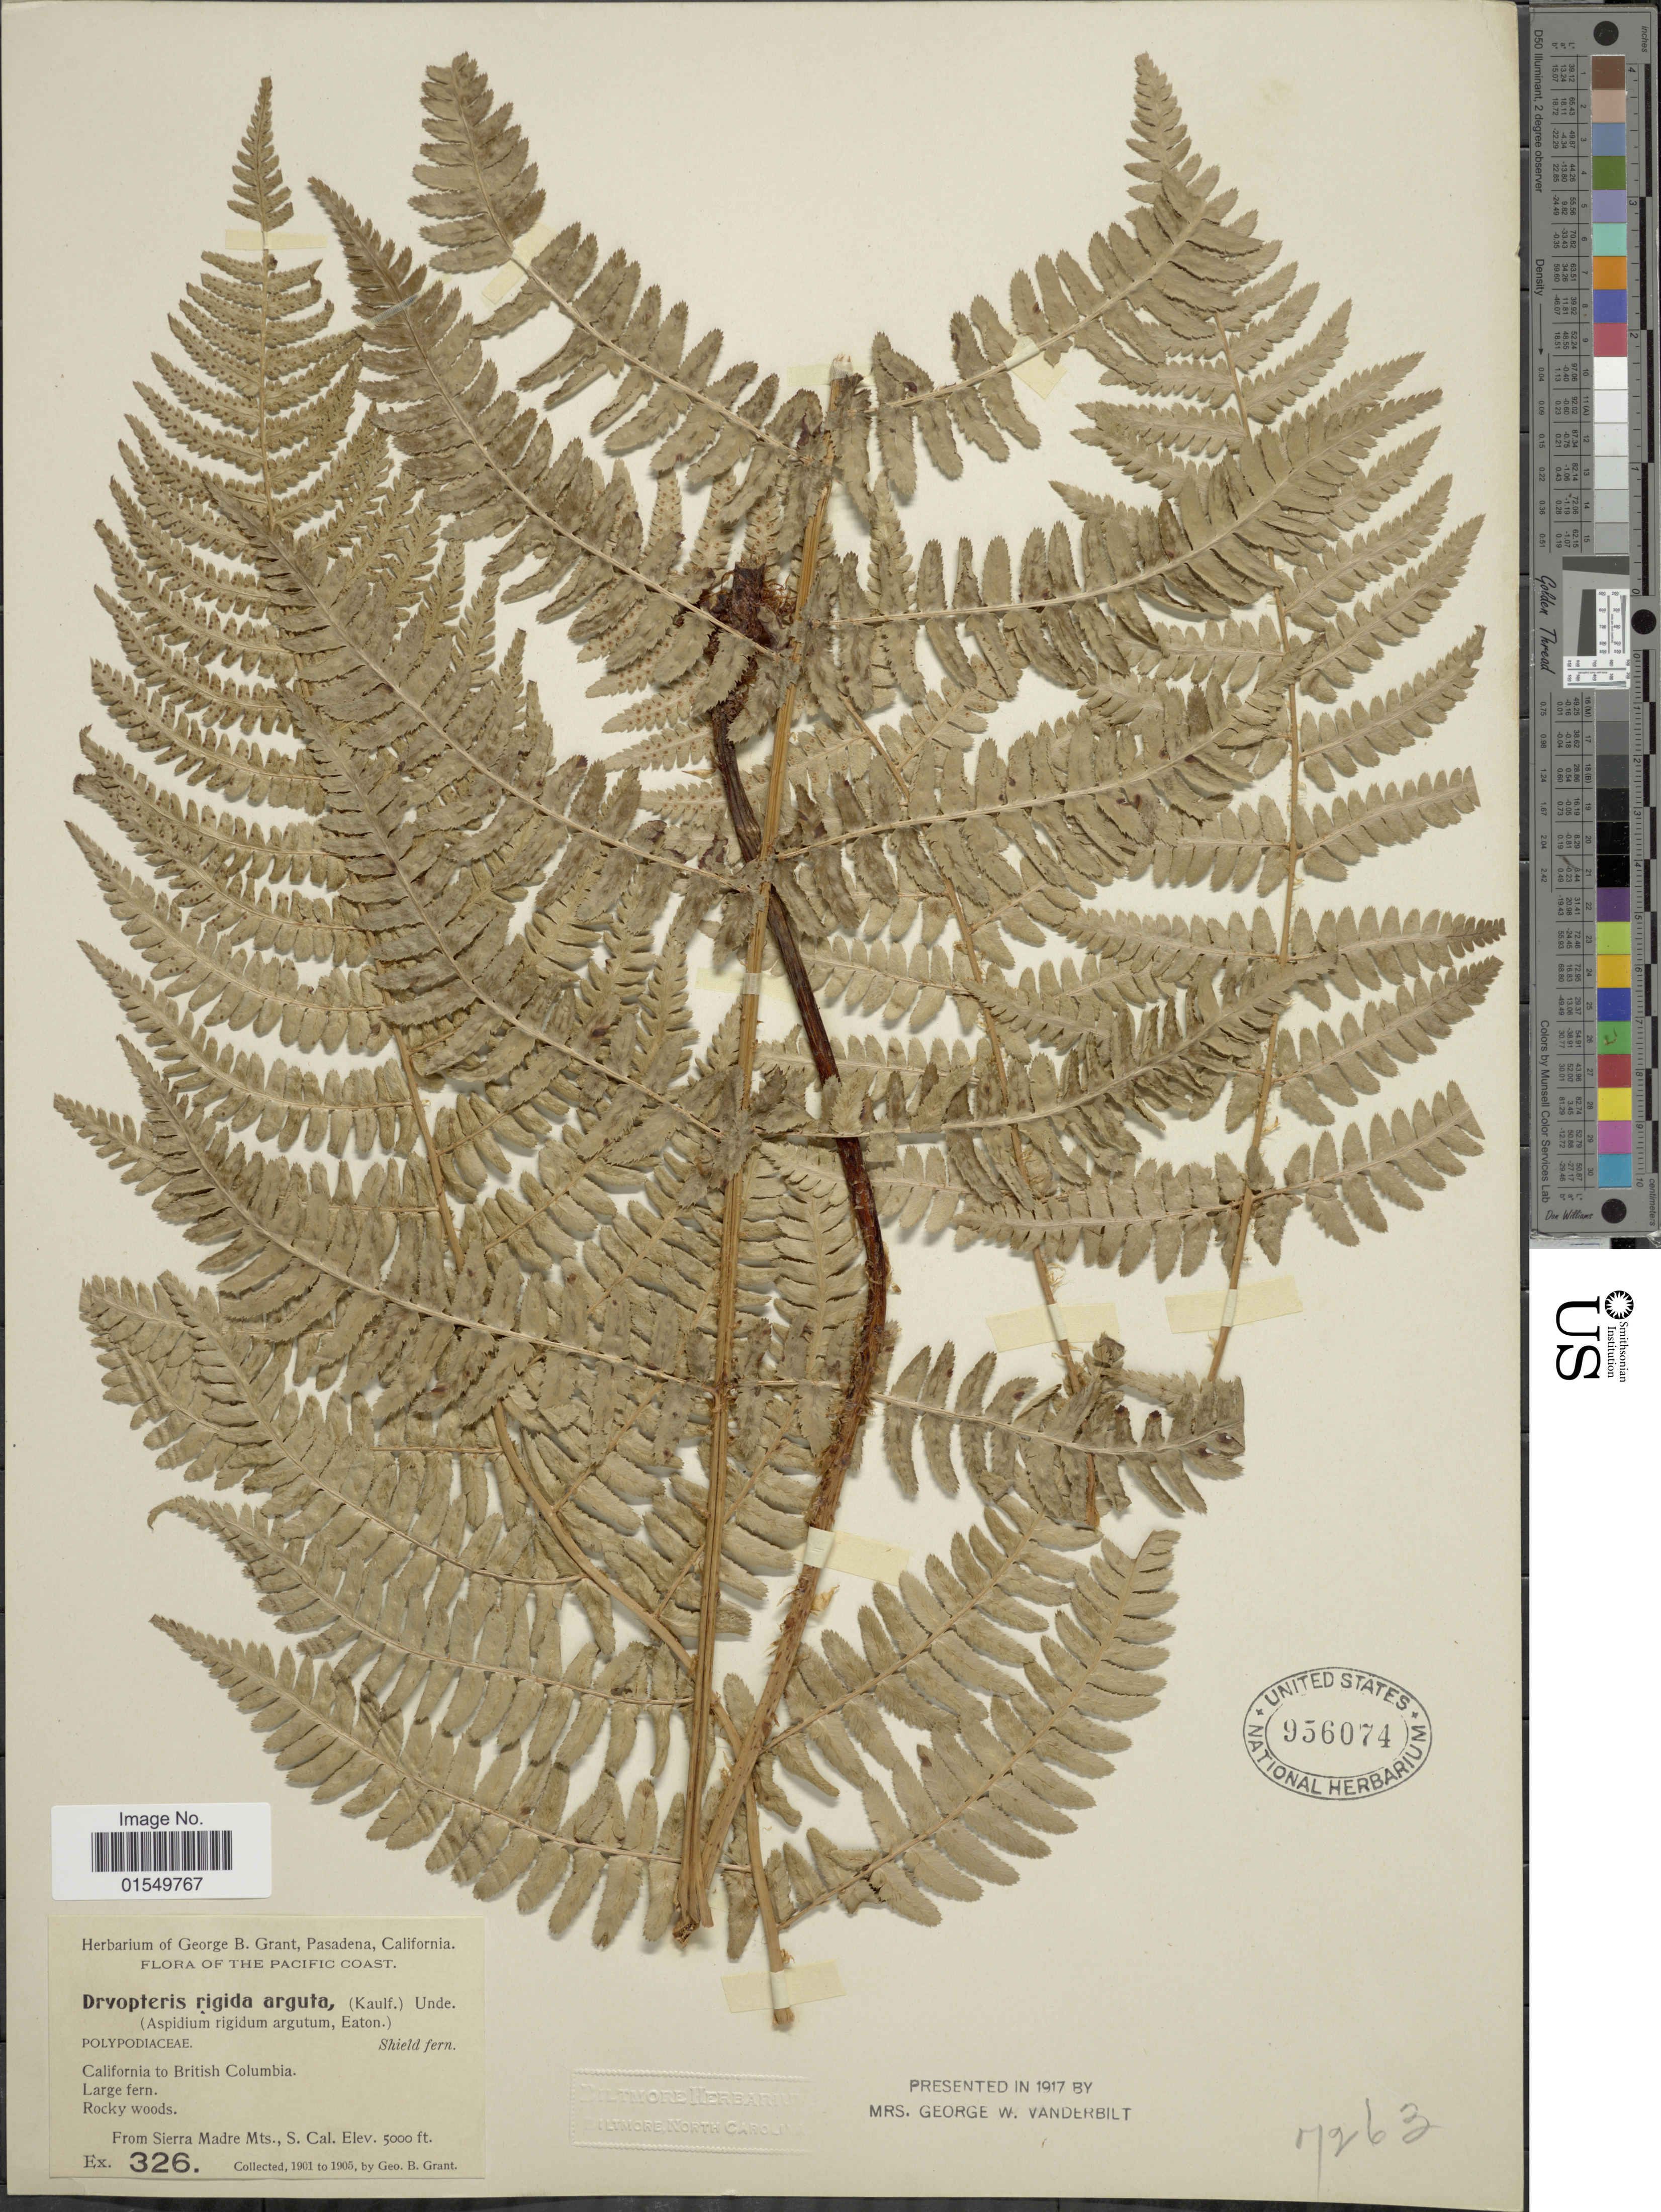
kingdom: Plantae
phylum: Tracheophyta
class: Polypodiopsida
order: Polypodiales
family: Dryopteridaceae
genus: Dryopteris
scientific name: Dryopteris arguta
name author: (Kaulf.) Maxon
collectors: G. Grant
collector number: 326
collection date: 1901/1905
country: United States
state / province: California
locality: California to British Columbia, Sierra Madre Mts., . Cal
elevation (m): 1524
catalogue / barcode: US 956074